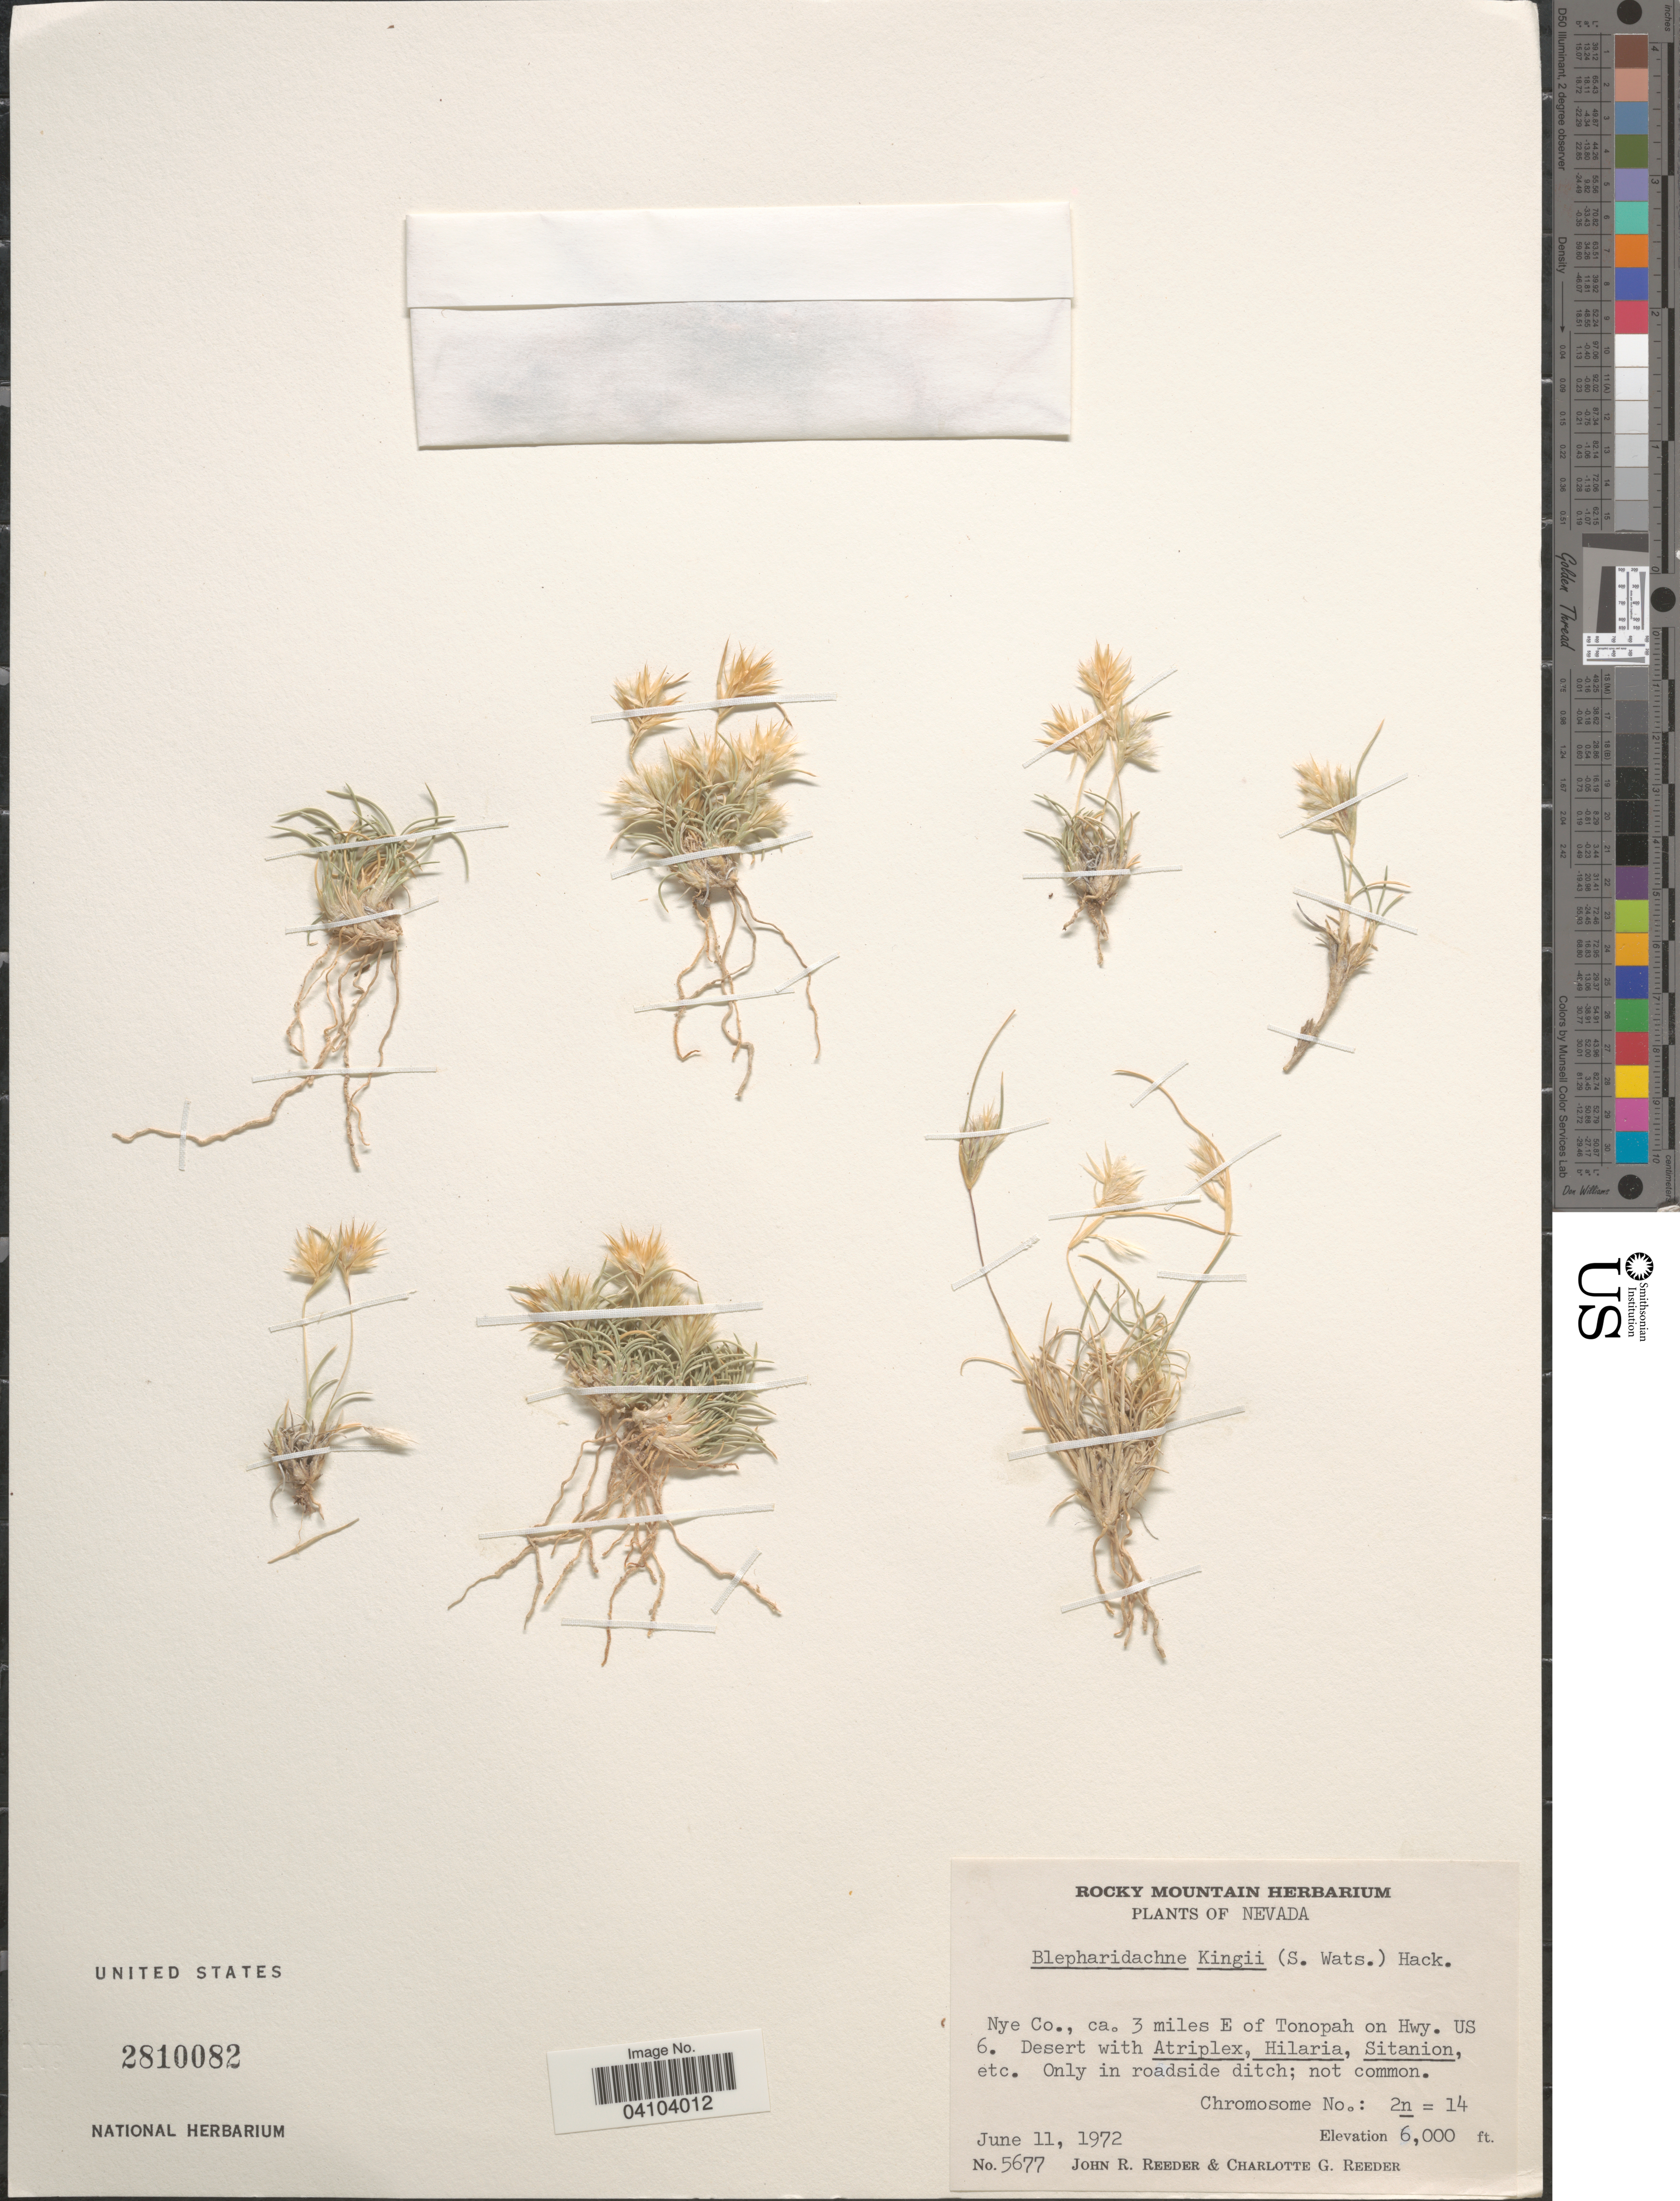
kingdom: Plantae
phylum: Tracheophyta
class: Liliopsida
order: Poales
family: Poaceae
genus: Blepharidachne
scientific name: Blepharidachne kingii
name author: (S. Watson) Hack.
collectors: J. R. Reeder & C. G. Reeder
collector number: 5677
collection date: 1972-06-11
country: United States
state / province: Nevada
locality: Nye Co., ca. 3 miles E of Tonopah on Hwy. US 6.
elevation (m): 1829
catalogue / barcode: US 2810082